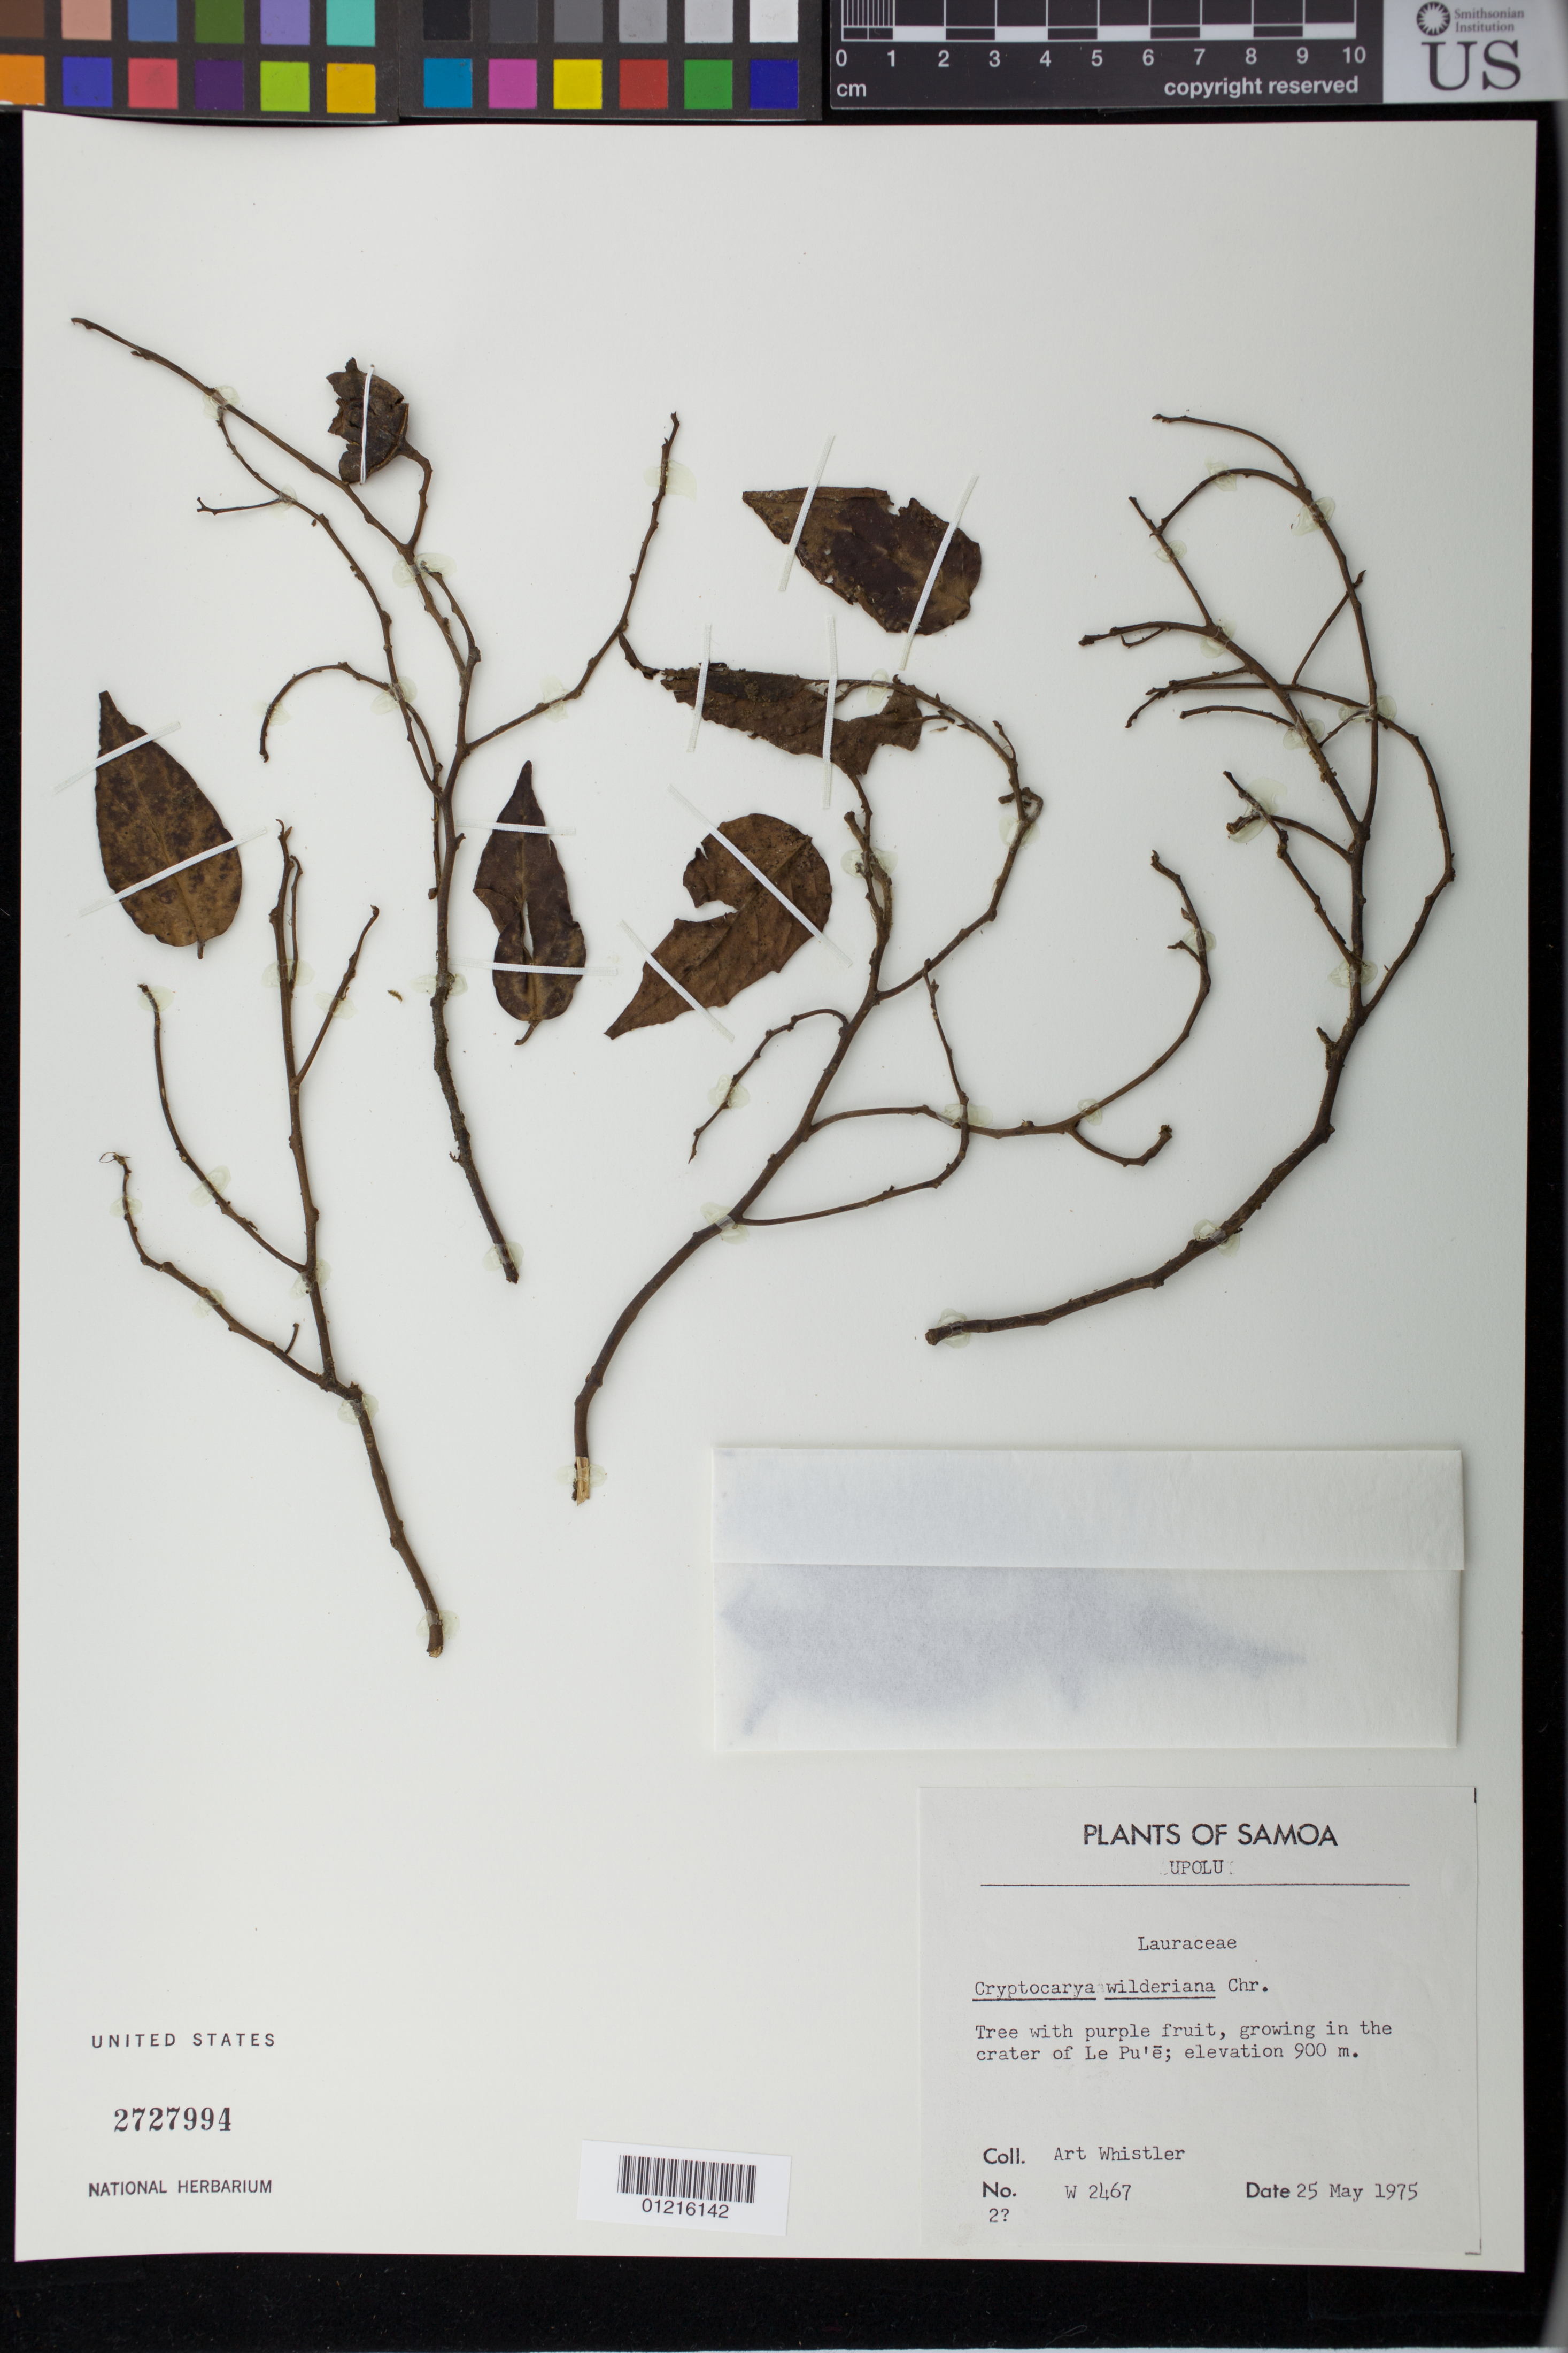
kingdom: Plantae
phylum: Tracheophyta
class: Magnoliopsida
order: Laurales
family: Lauraceae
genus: Cryptocarya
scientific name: Cryptocarya wilderiana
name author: Christoph.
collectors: A. Whistler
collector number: W 2467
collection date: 1975-05-25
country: Samoa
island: Upolu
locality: In the crater of Le pu'e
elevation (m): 900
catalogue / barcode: US 2727994